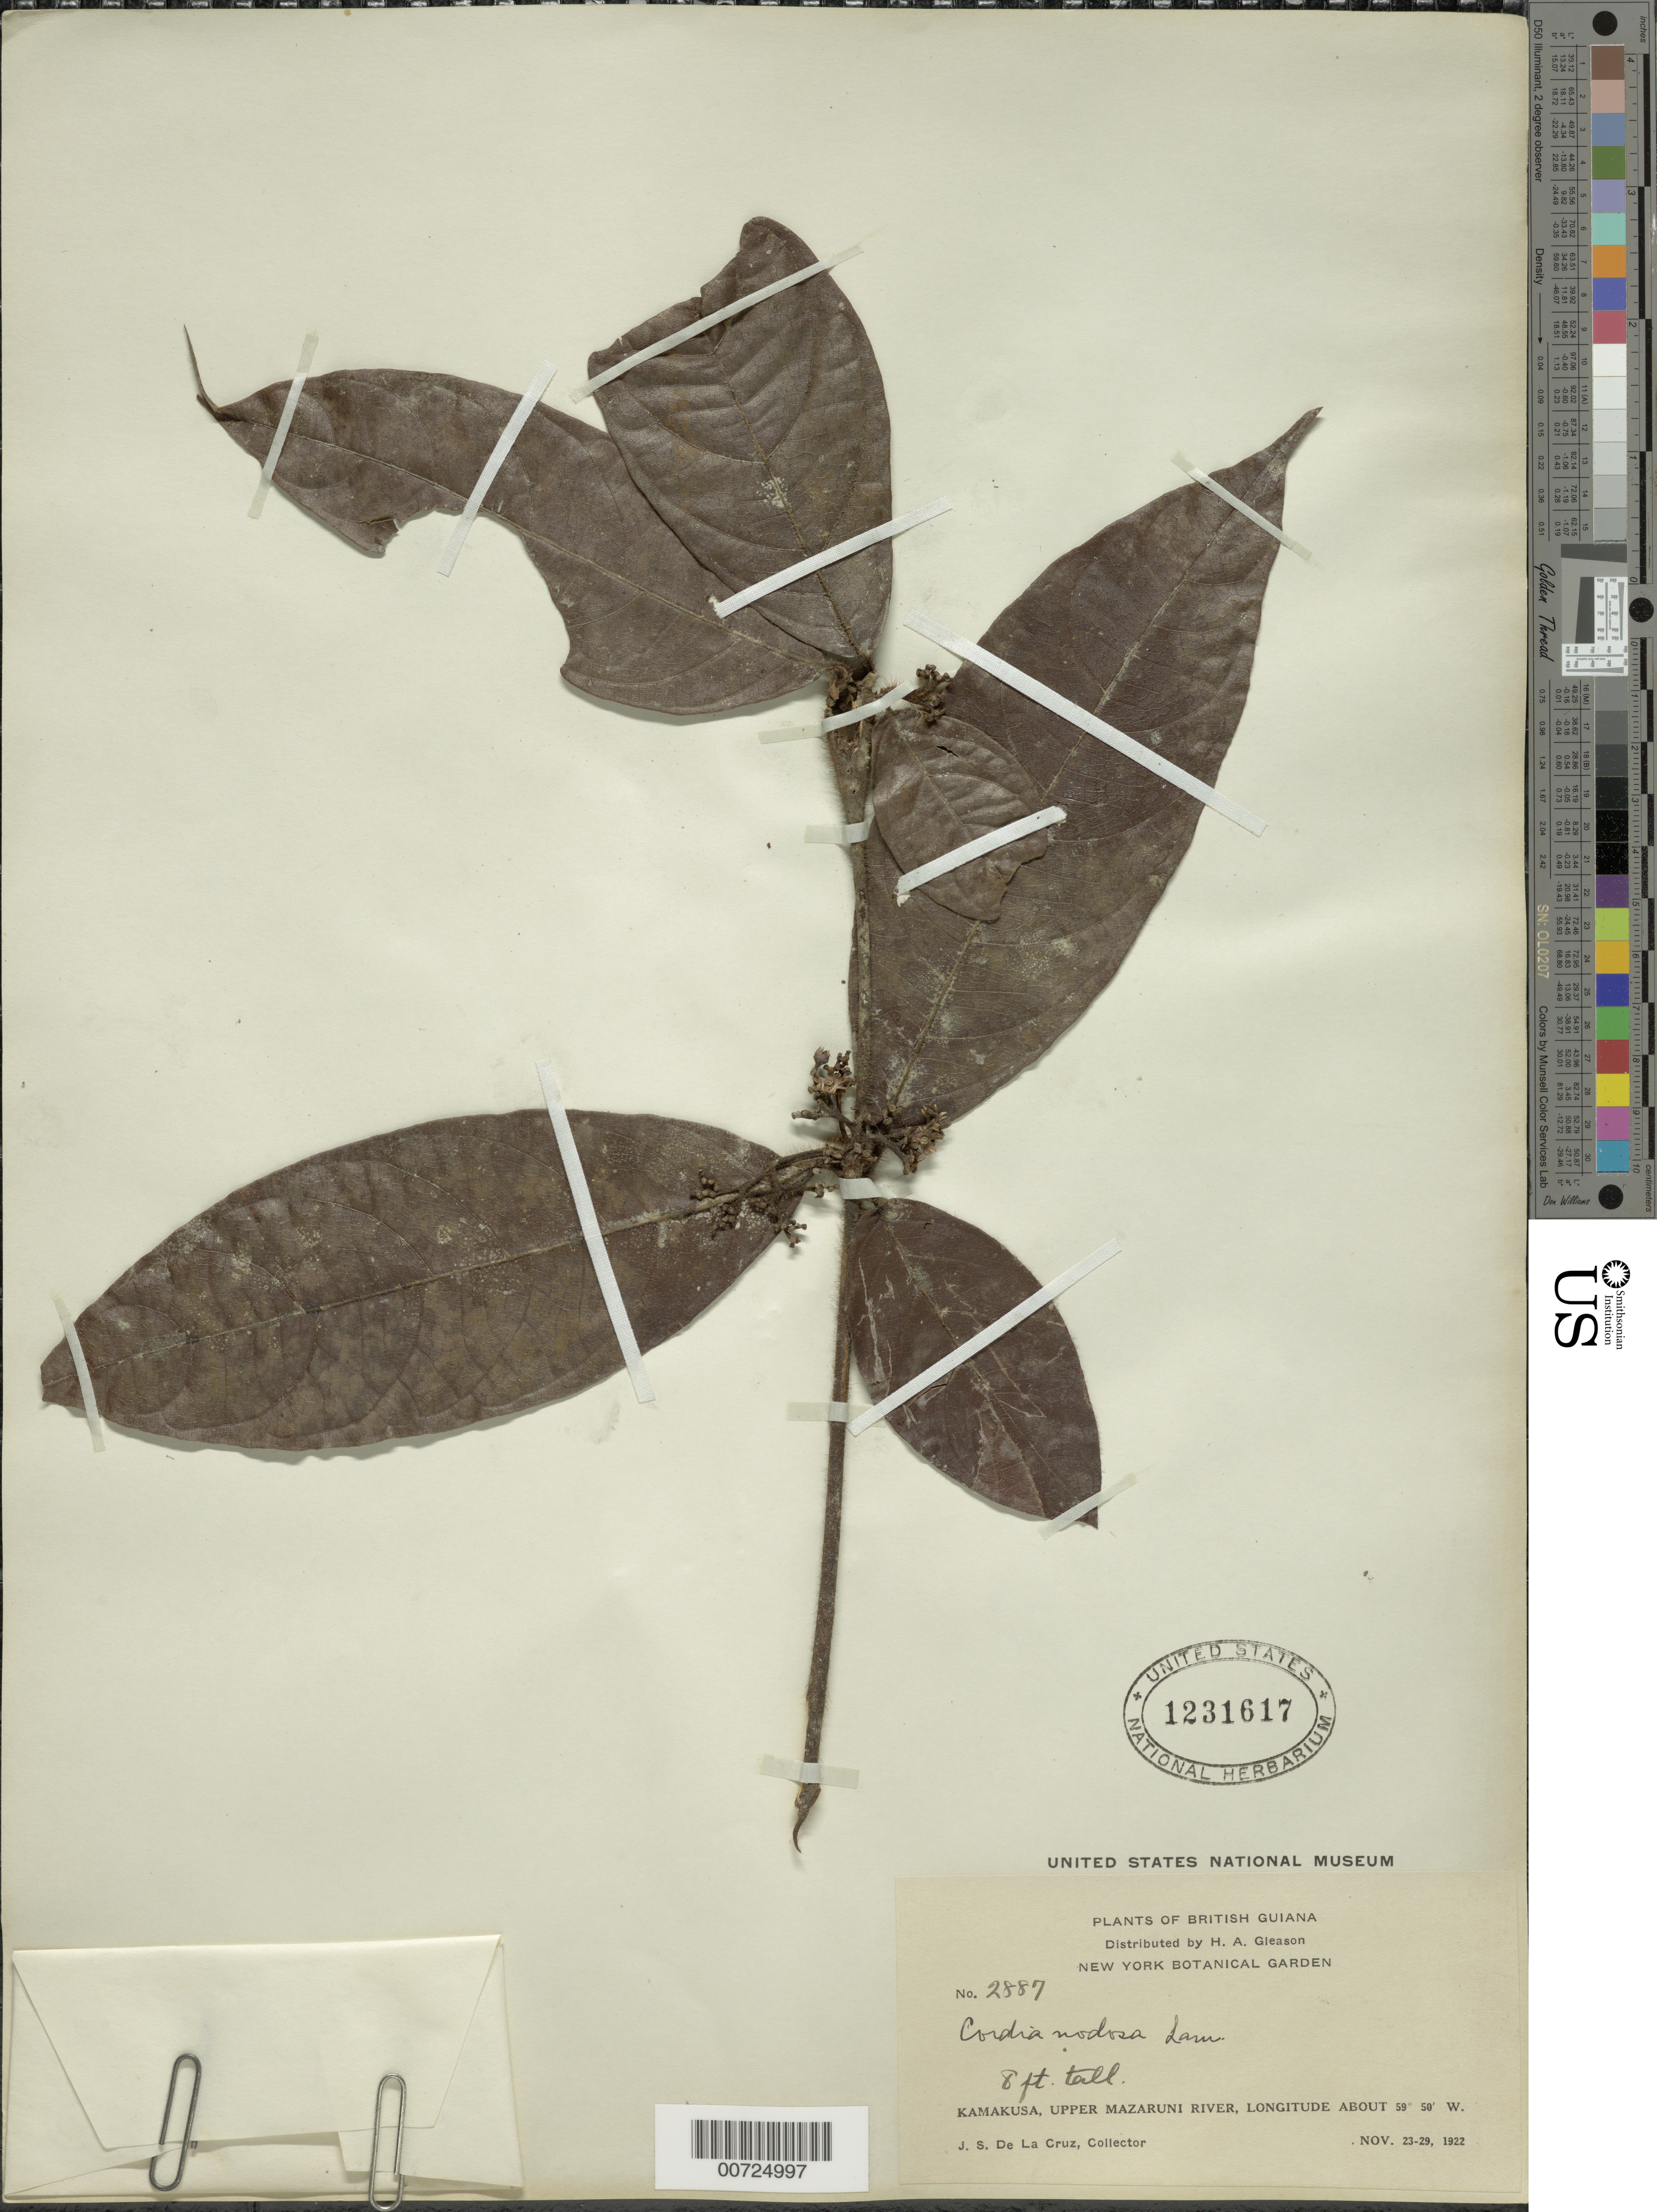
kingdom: Plantae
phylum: Tracheophyta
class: Magnoliopsida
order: Boraginales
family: Cordiaceae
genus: Cordia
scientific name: Cordia nodosa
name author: Lam.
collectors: J. S. de la Cruz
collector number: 2887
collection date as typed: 23-Nov-22 to 29-Nov-22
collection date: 1922-11-23/1922-11-29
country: Guyana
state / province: Cuyuni-Mazaruni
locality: Kamakusa, Upper Mazaruni R.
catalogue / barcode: US 1231617